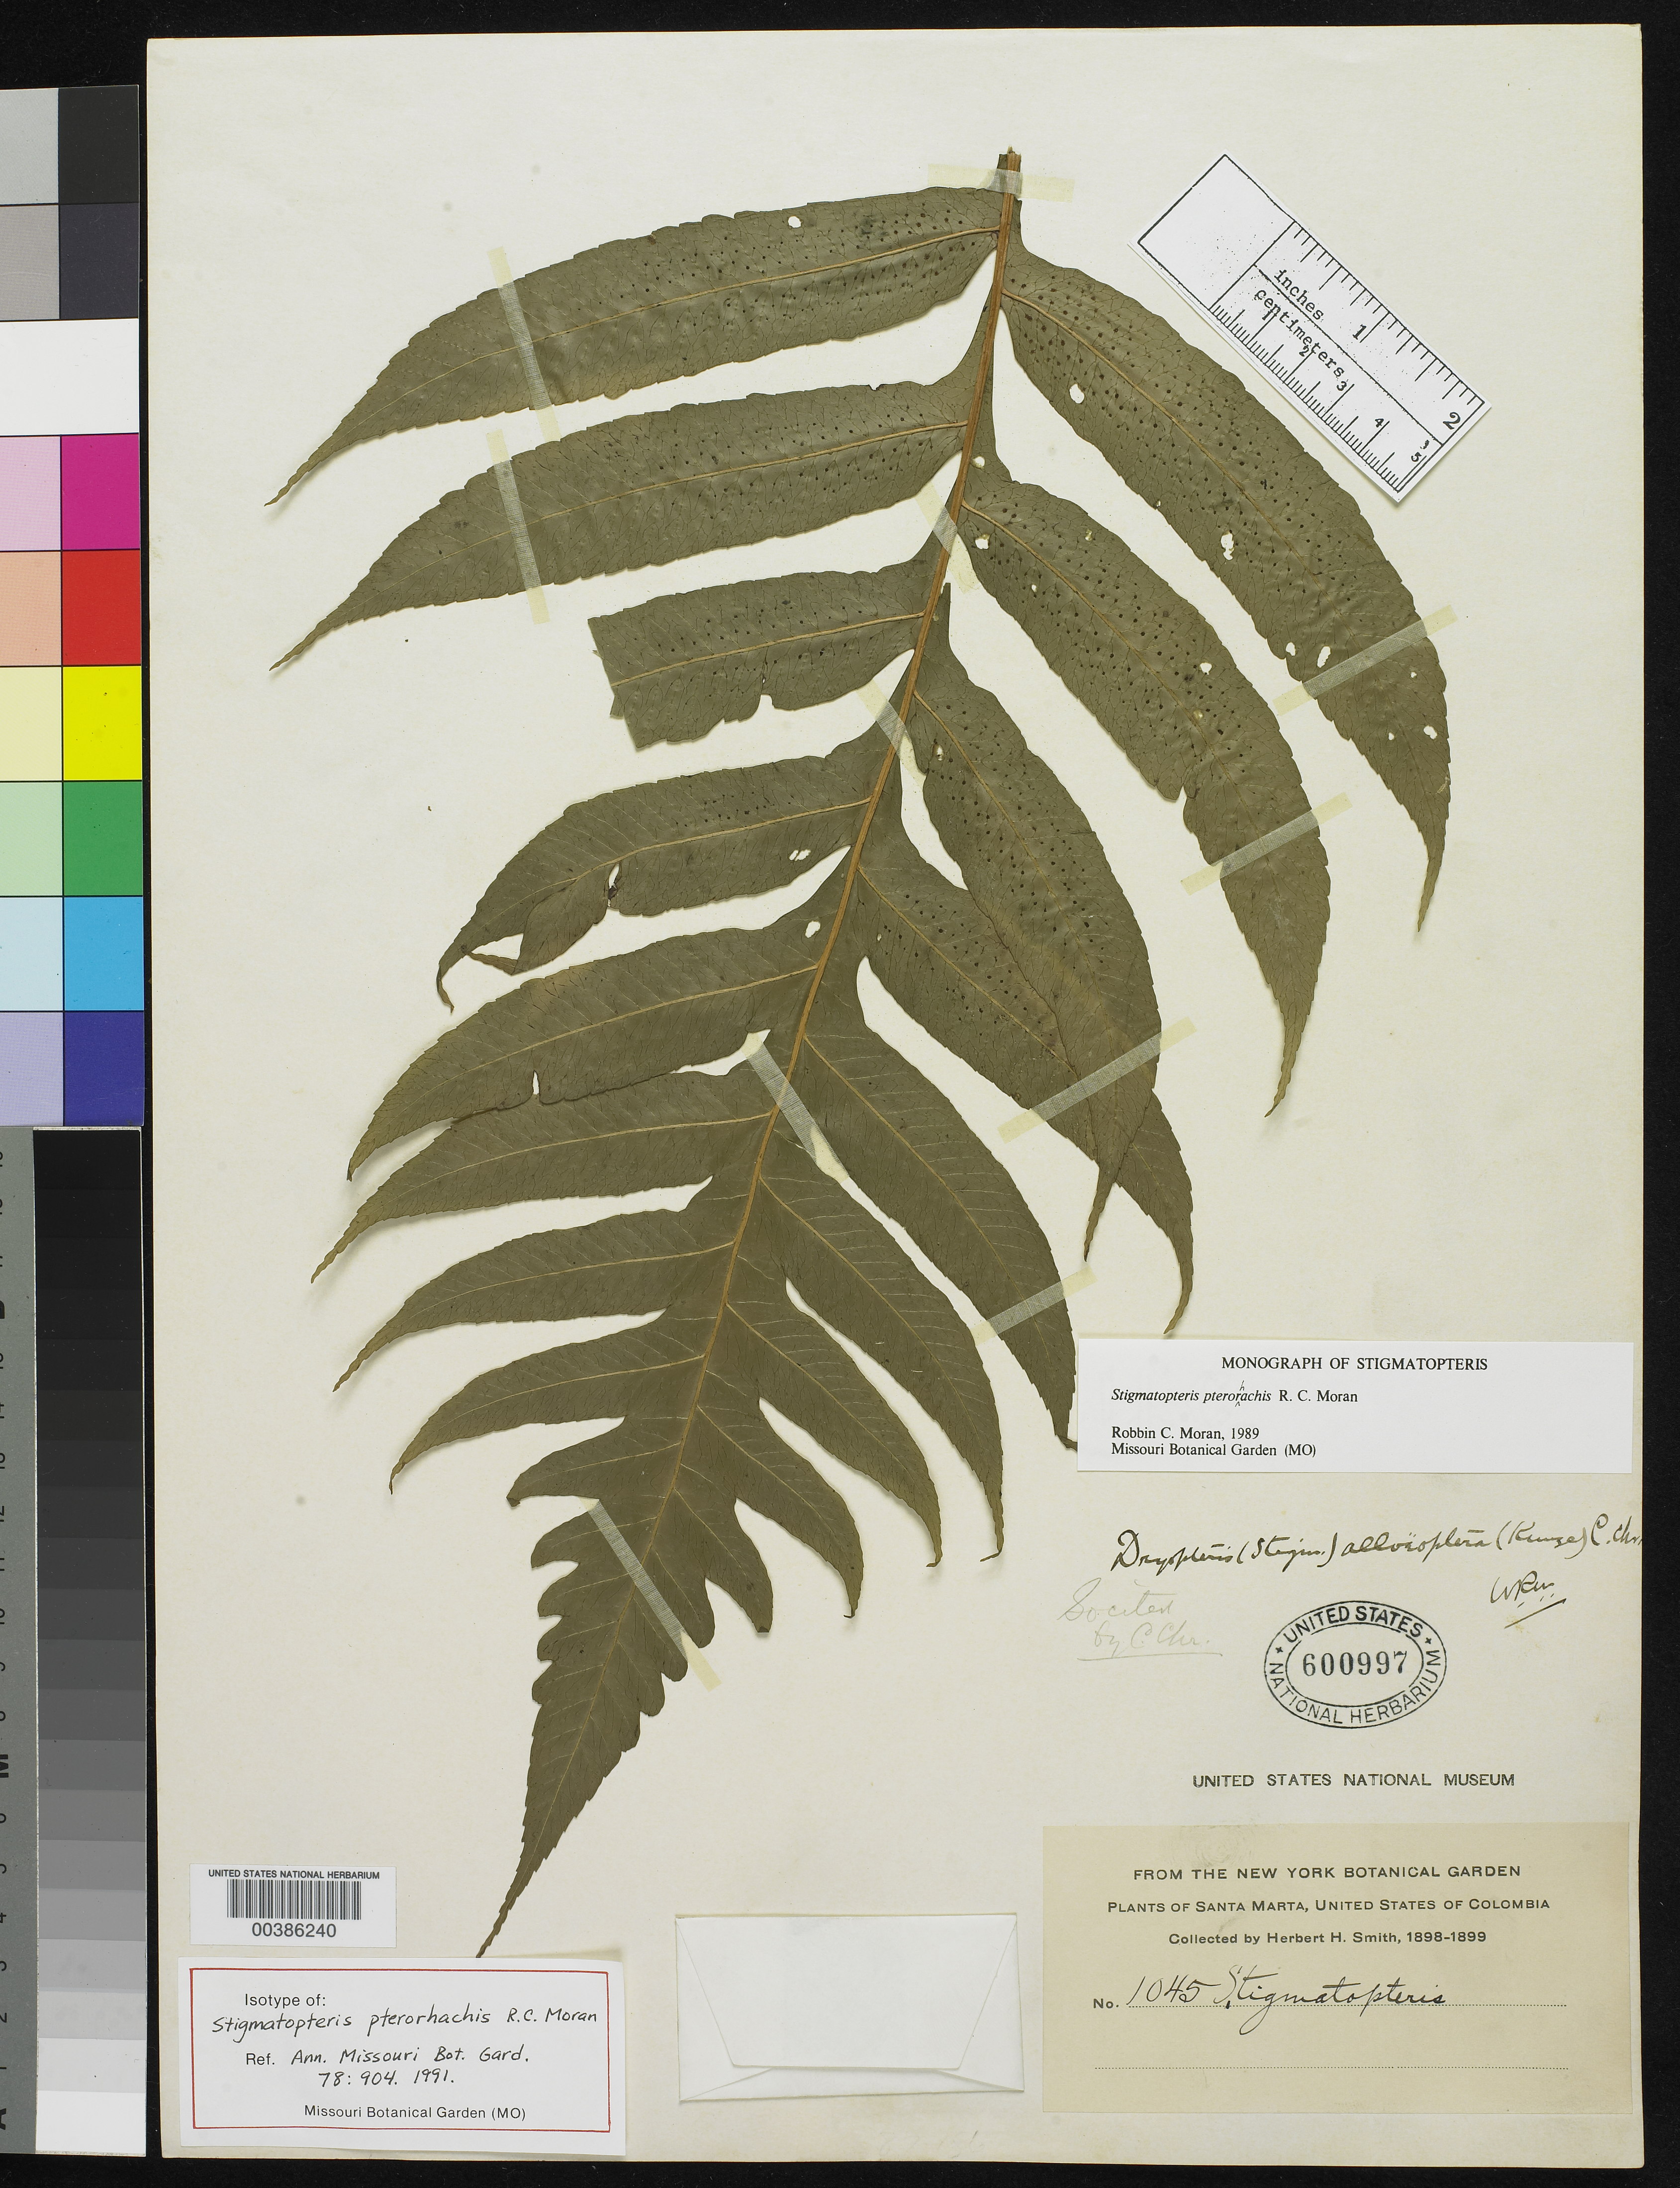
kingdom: Plantae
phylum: Tracheophyta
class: Polypodiopsida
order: Polypodiales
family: Dryopteridaceae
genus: Stigmatopteris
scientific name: Stigmatopteris pterorhachis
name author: R.C. Moran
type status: Isotype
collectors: Herbert H. Smith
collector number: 1045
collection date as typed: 1898 to -- --- 1899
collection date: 1898/1899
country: Colombia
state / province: Magdalena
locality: Santa Marta, Sierra de Libano.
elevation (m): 1800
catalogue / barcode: US 600997